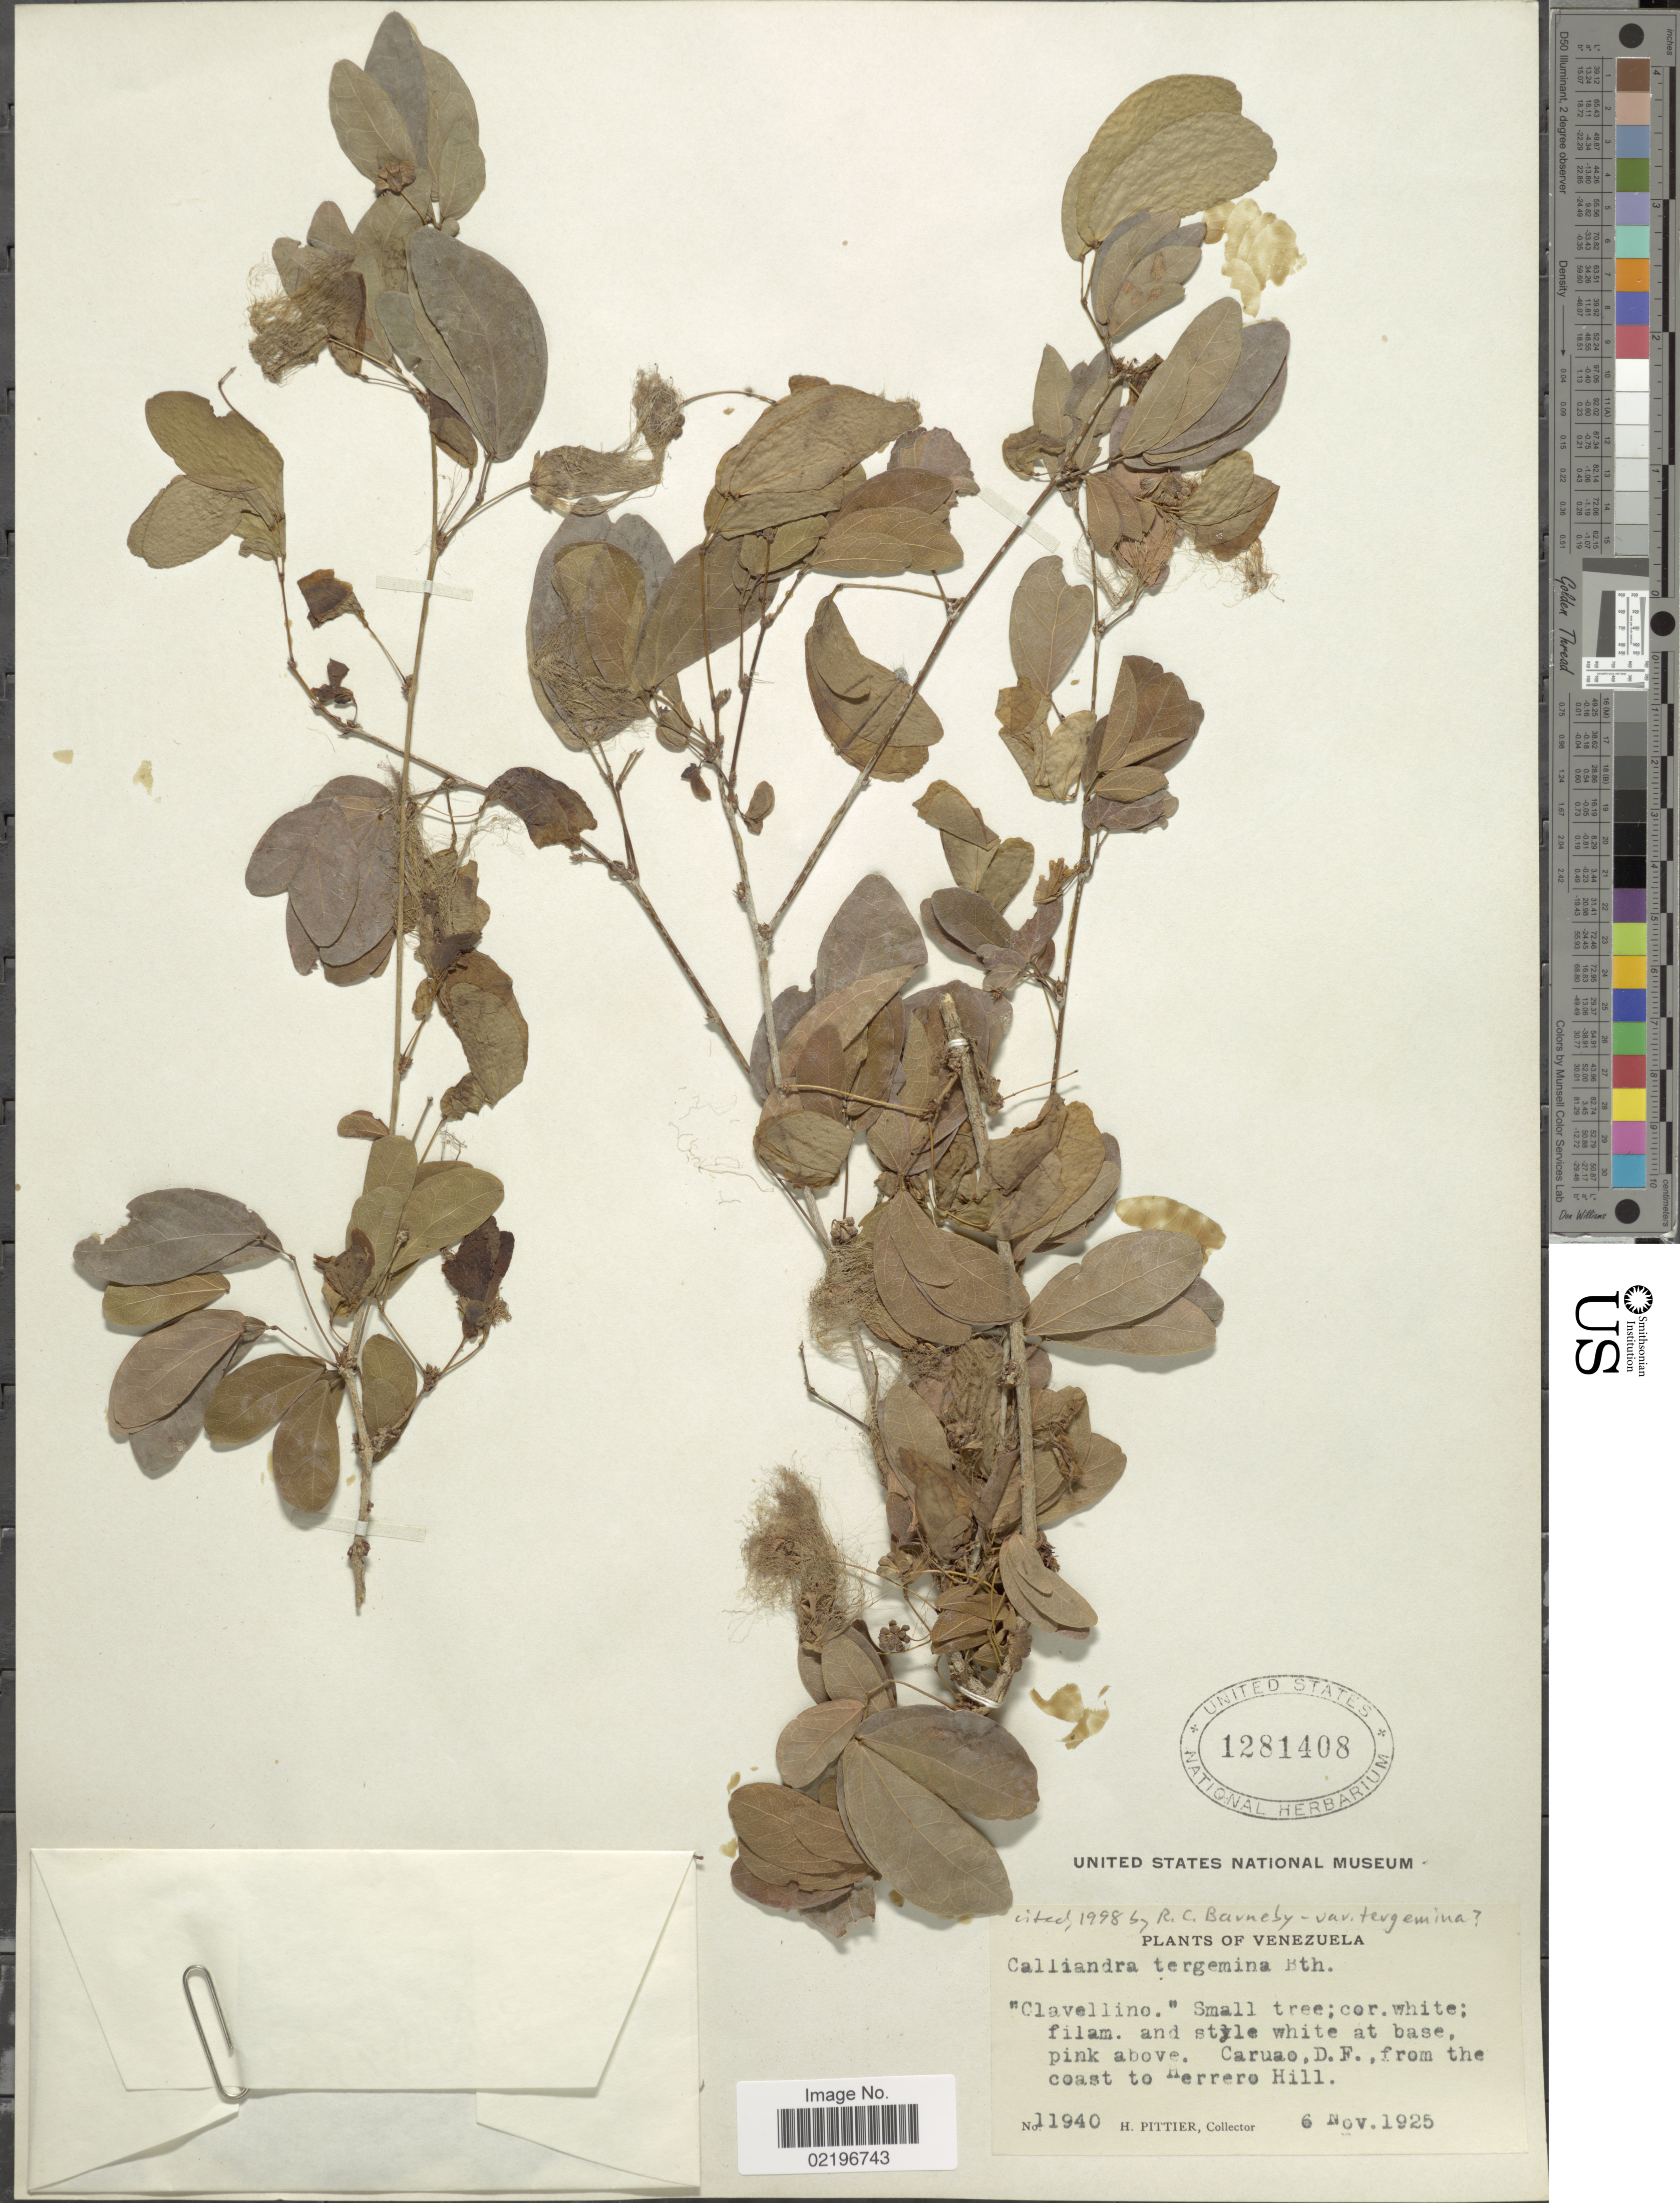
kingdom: Plantae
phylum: Tracheophyta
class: Magnoliopsida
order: Fabales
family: Fabaceae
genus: Calliandra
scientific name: Calliandra tergemina var. tergemina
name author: (L.) Benth.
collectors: H. F. Pittier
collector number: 11940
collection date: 1925-11-06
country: Venezuela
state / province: Distrito Federal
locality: Caruao, D. F. , from the coast of Herrero Hill.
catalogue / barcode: US 1281408